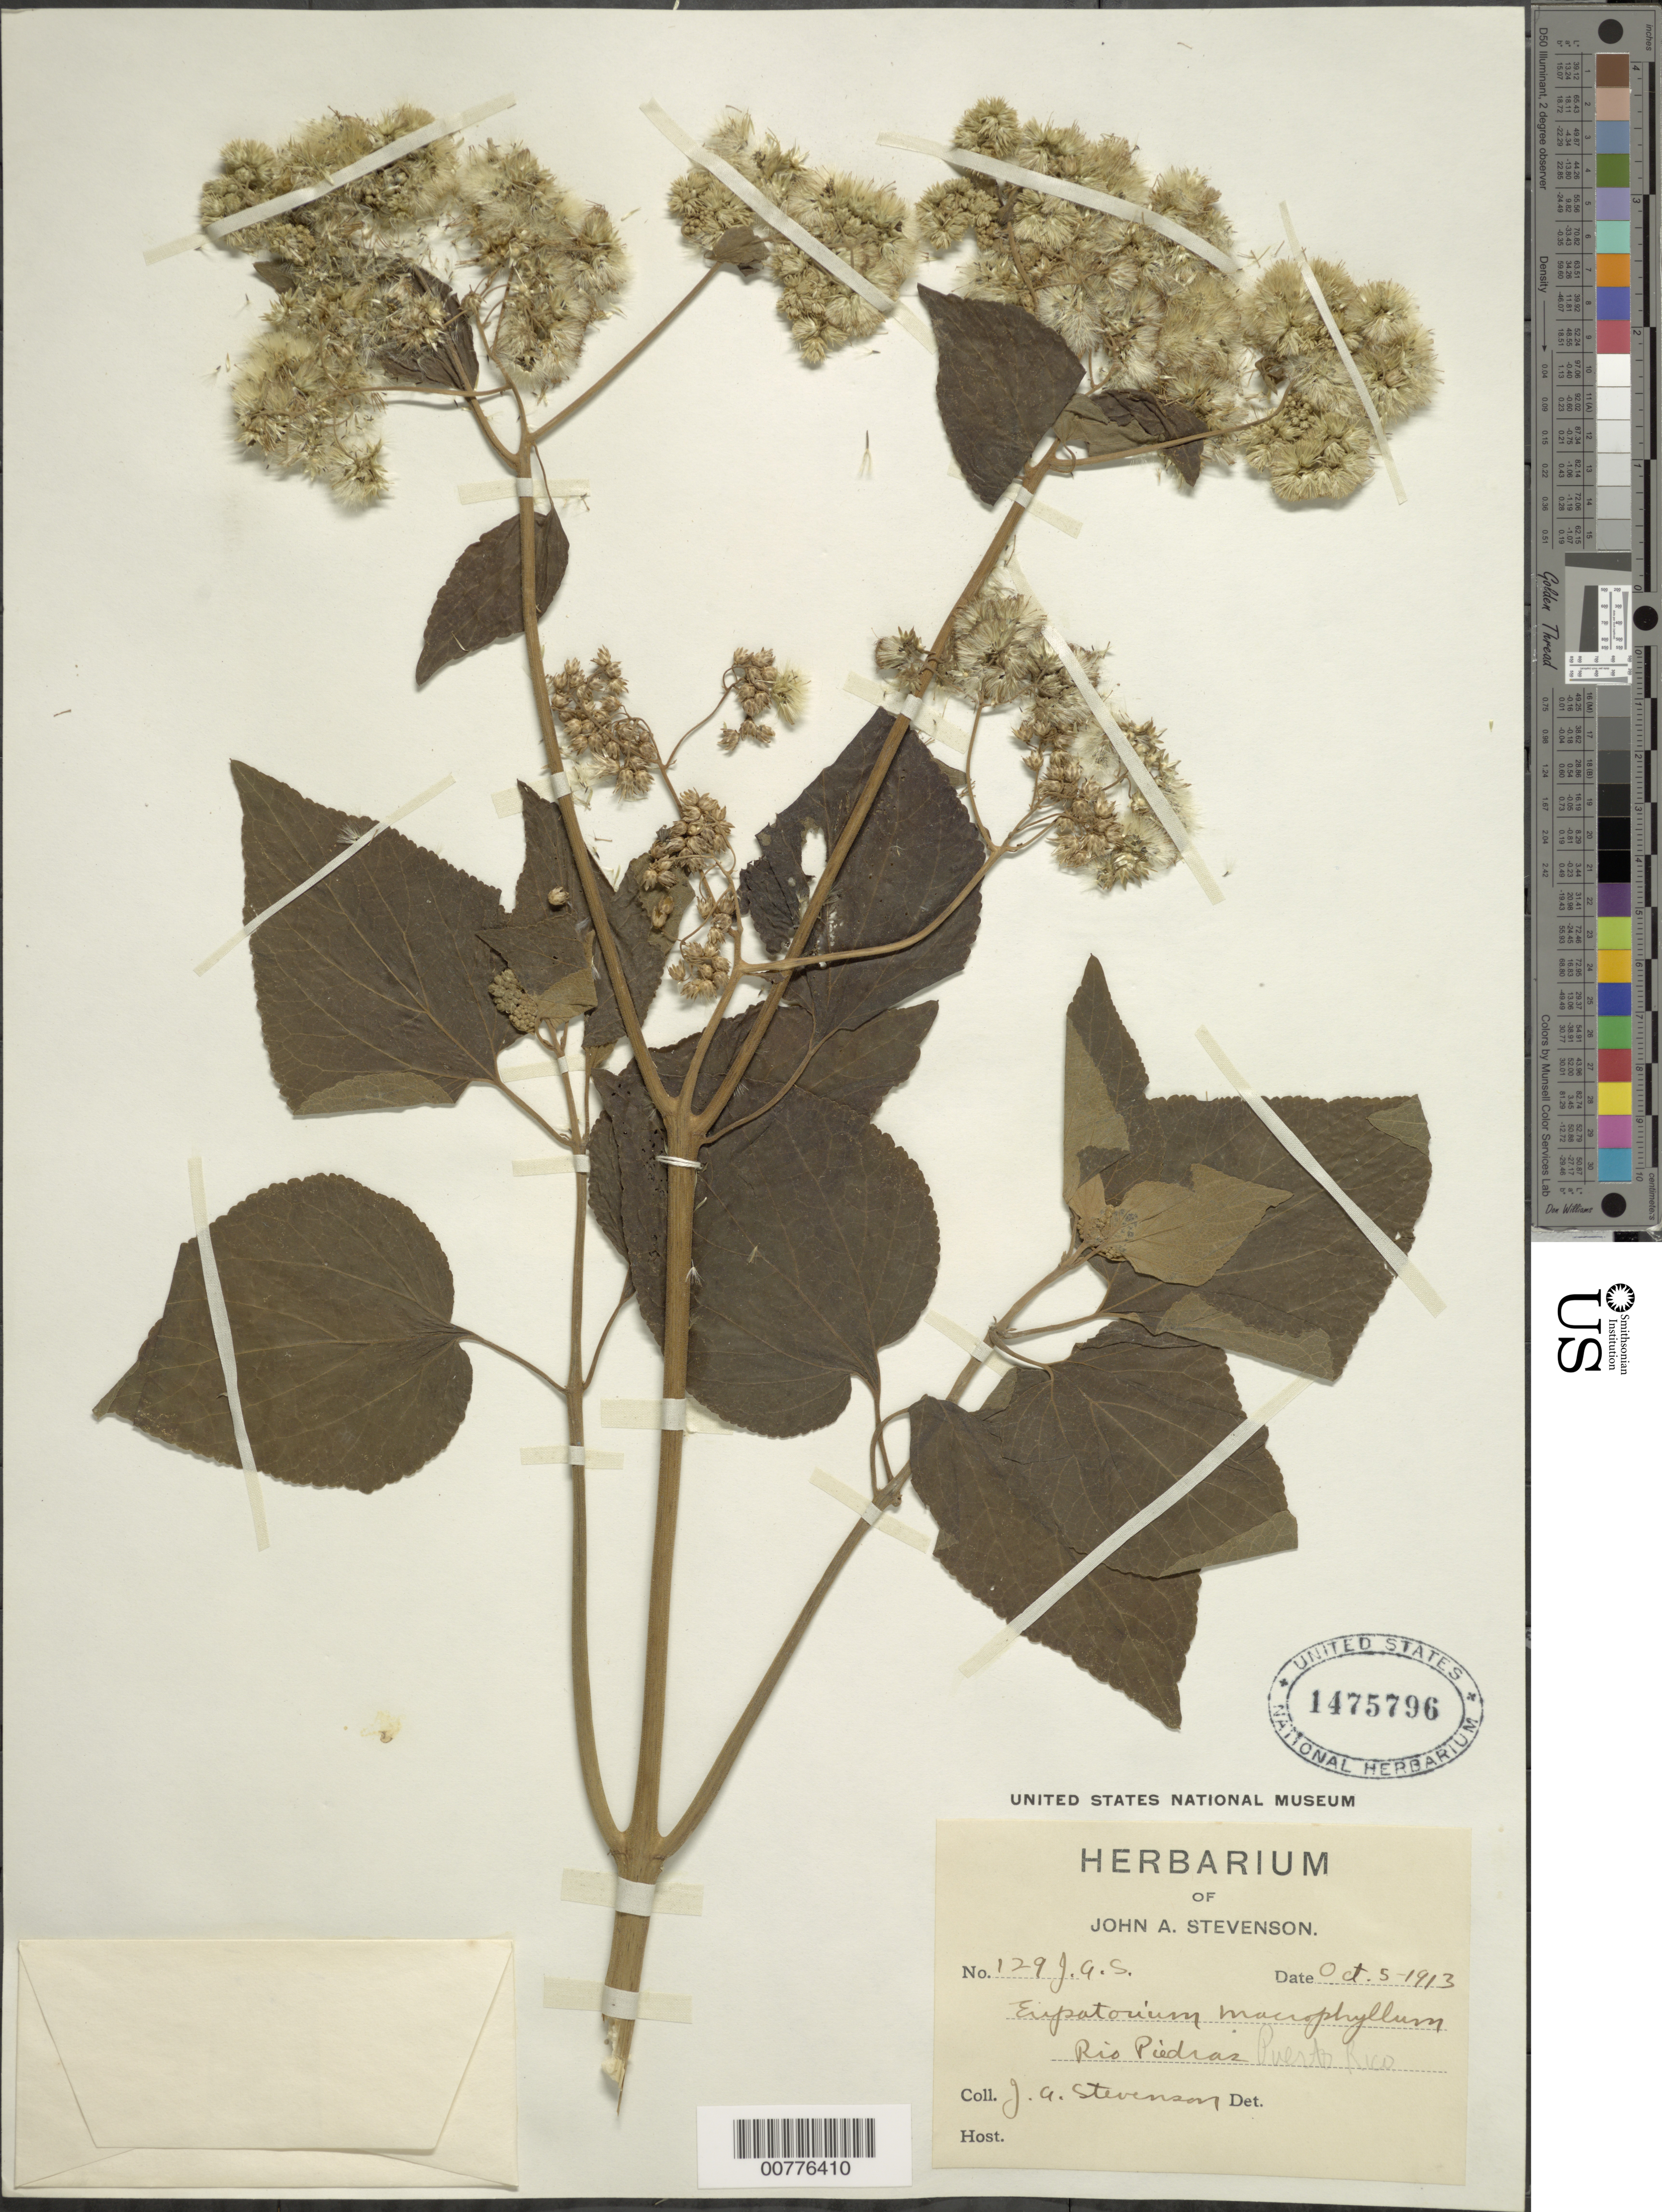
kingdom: Plantae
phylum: Tracheophyta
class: Magnoliopsida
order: Asterales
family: Asteraceae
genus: Hebeclinium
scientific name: Hebeclinium macrophyllum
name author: (L.) DC.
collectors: J. Stevenson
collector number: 129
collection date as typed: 05 Oct 1913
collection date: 1913-10-05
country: Puerto Rico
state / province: San Juan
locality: Río Piedras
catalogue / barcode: US 1475796